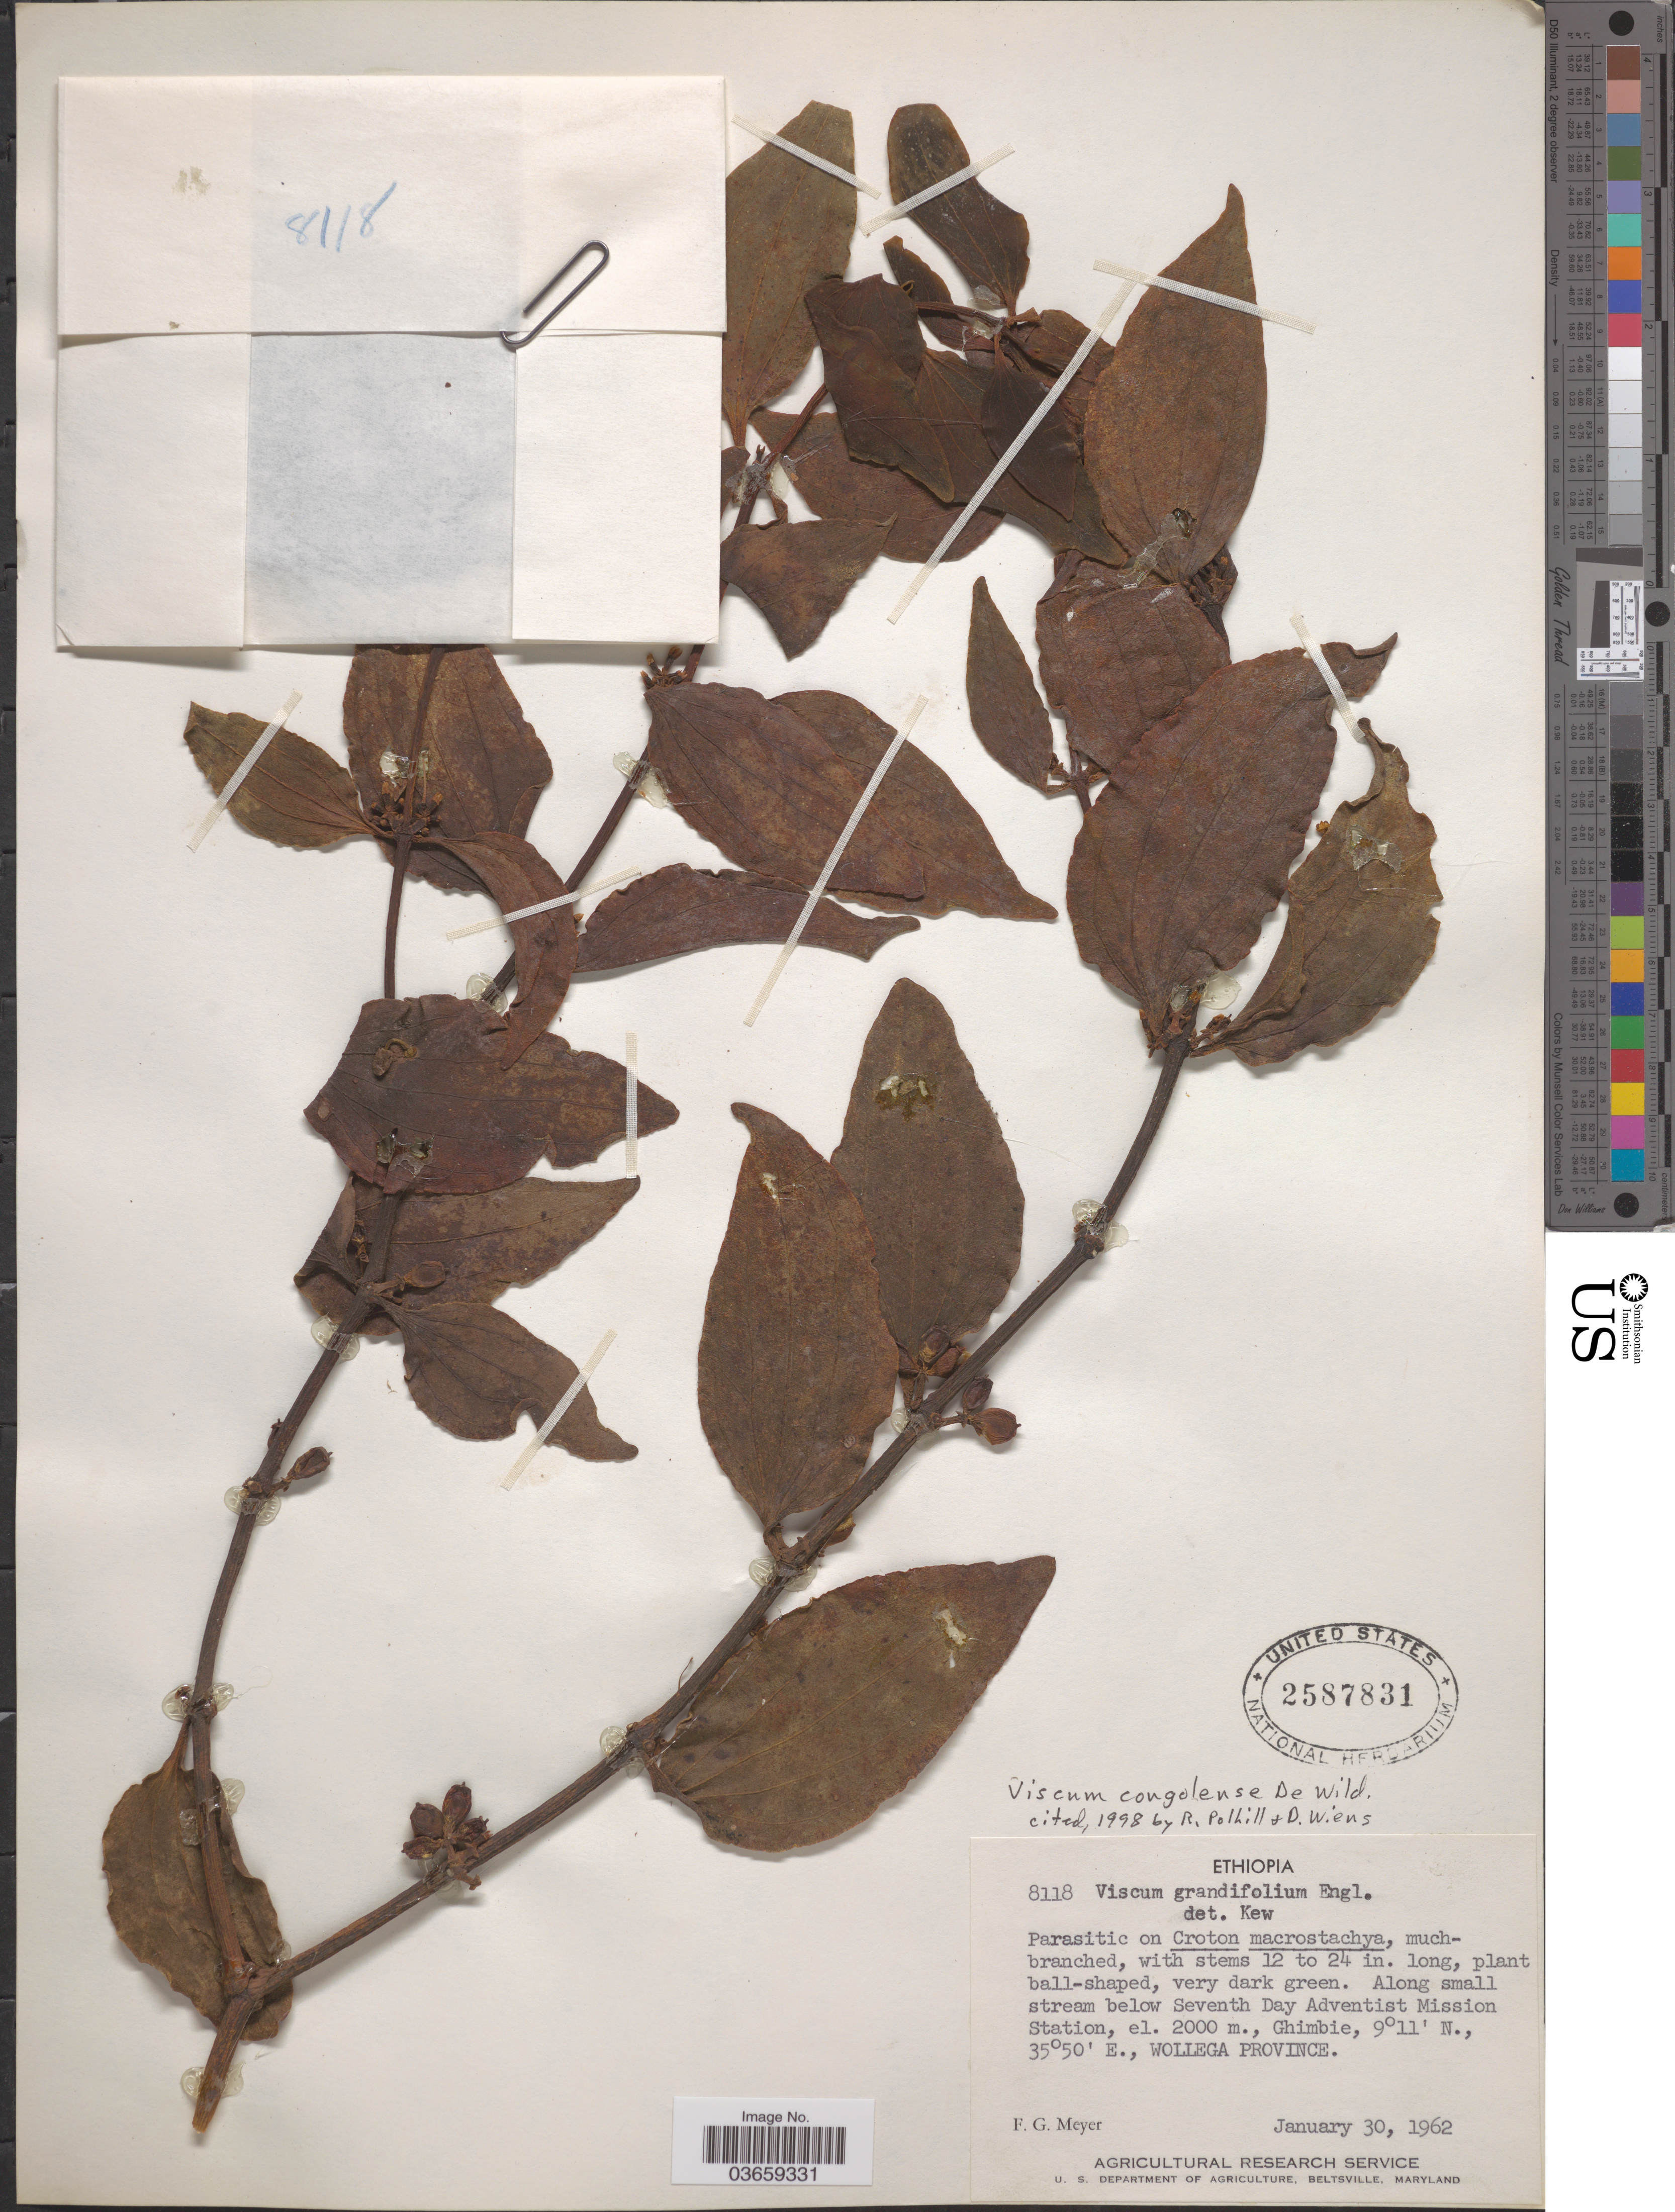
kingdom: Plantae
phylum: Tracheophyta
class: Magnoliopsida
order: Santalales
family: Viscaceae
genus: Viscum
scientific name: Viscum congolense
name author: De Wild.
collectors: F. G. Meyer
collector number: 8118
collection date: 1962-01-30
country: Ethiopia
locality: Along small stream below Seventh Day Adventist Mission Station, Wollega Province.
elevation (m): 2000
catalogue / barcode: US 2587831